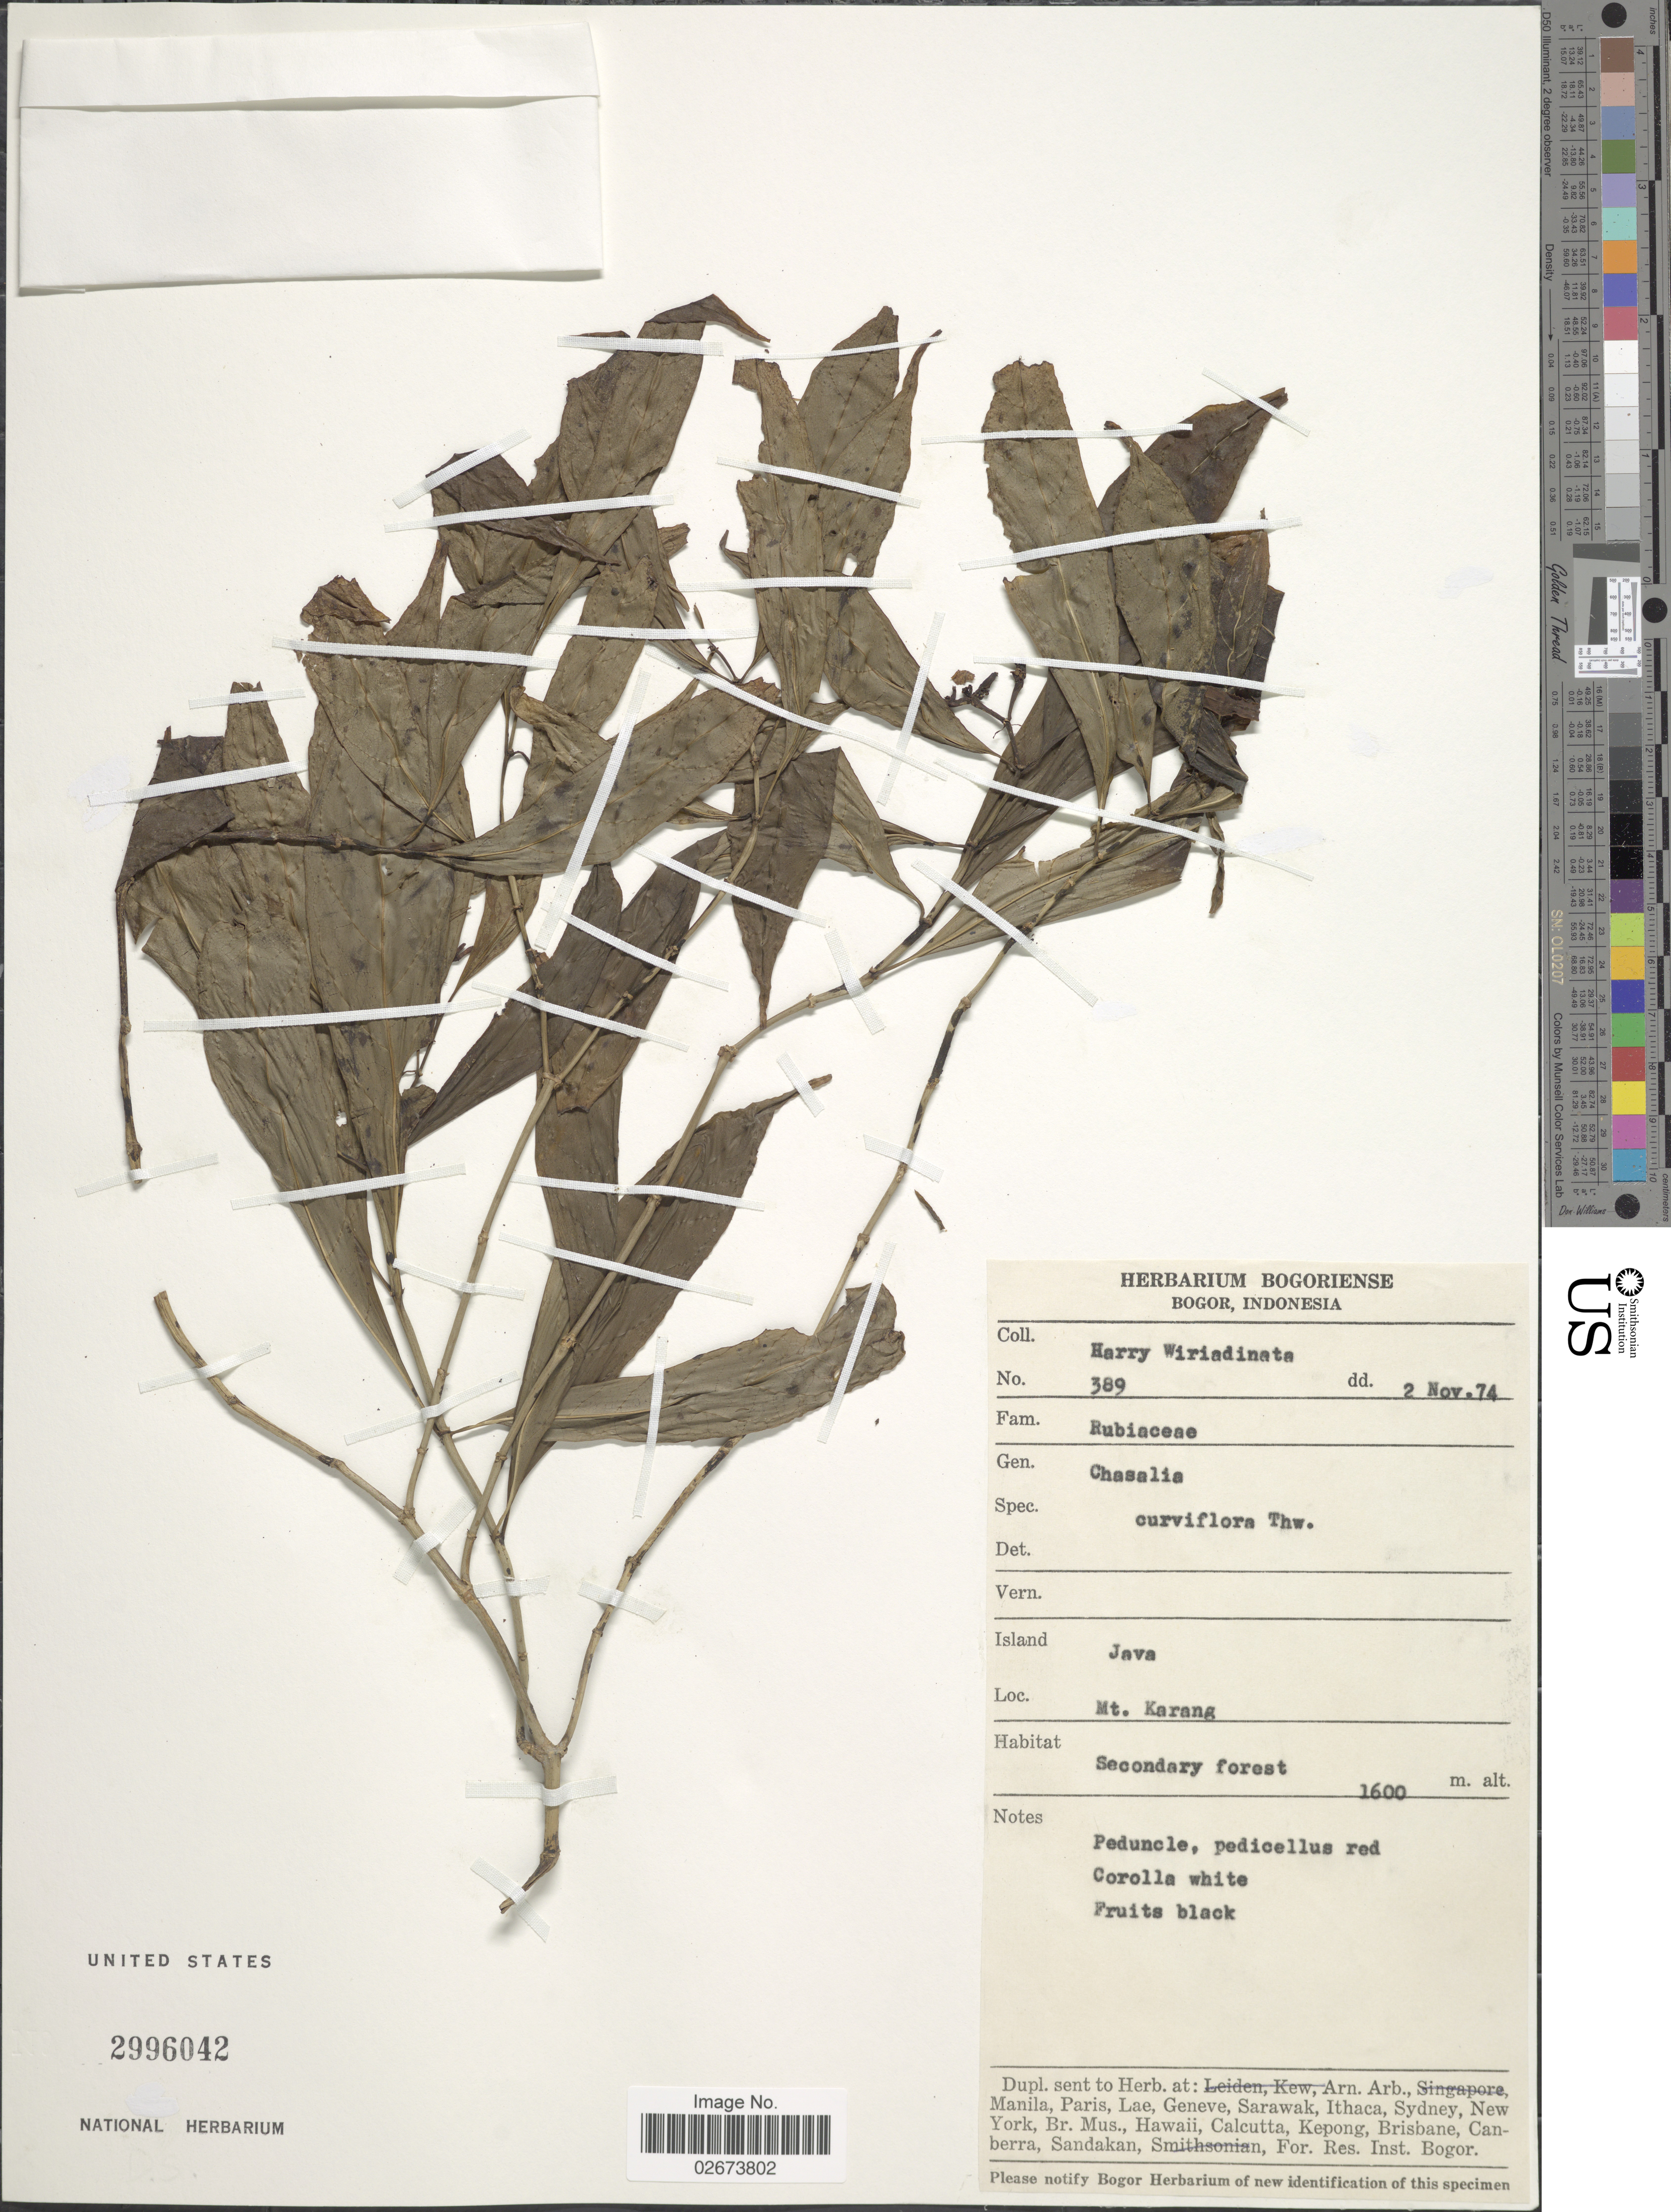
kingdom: Plantae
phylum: Tracheophyta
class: Magnoliopsida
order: Gentianales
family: Rubiaceae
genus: Chassalia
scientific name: Chassalia curviflora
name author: (Wall.) Thwaites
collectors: H. Wiriadinata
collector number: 389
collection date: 1974-11-02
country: Indonesia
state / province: Java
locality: Mt. Karang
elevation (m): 1600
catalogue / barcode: US 2996042